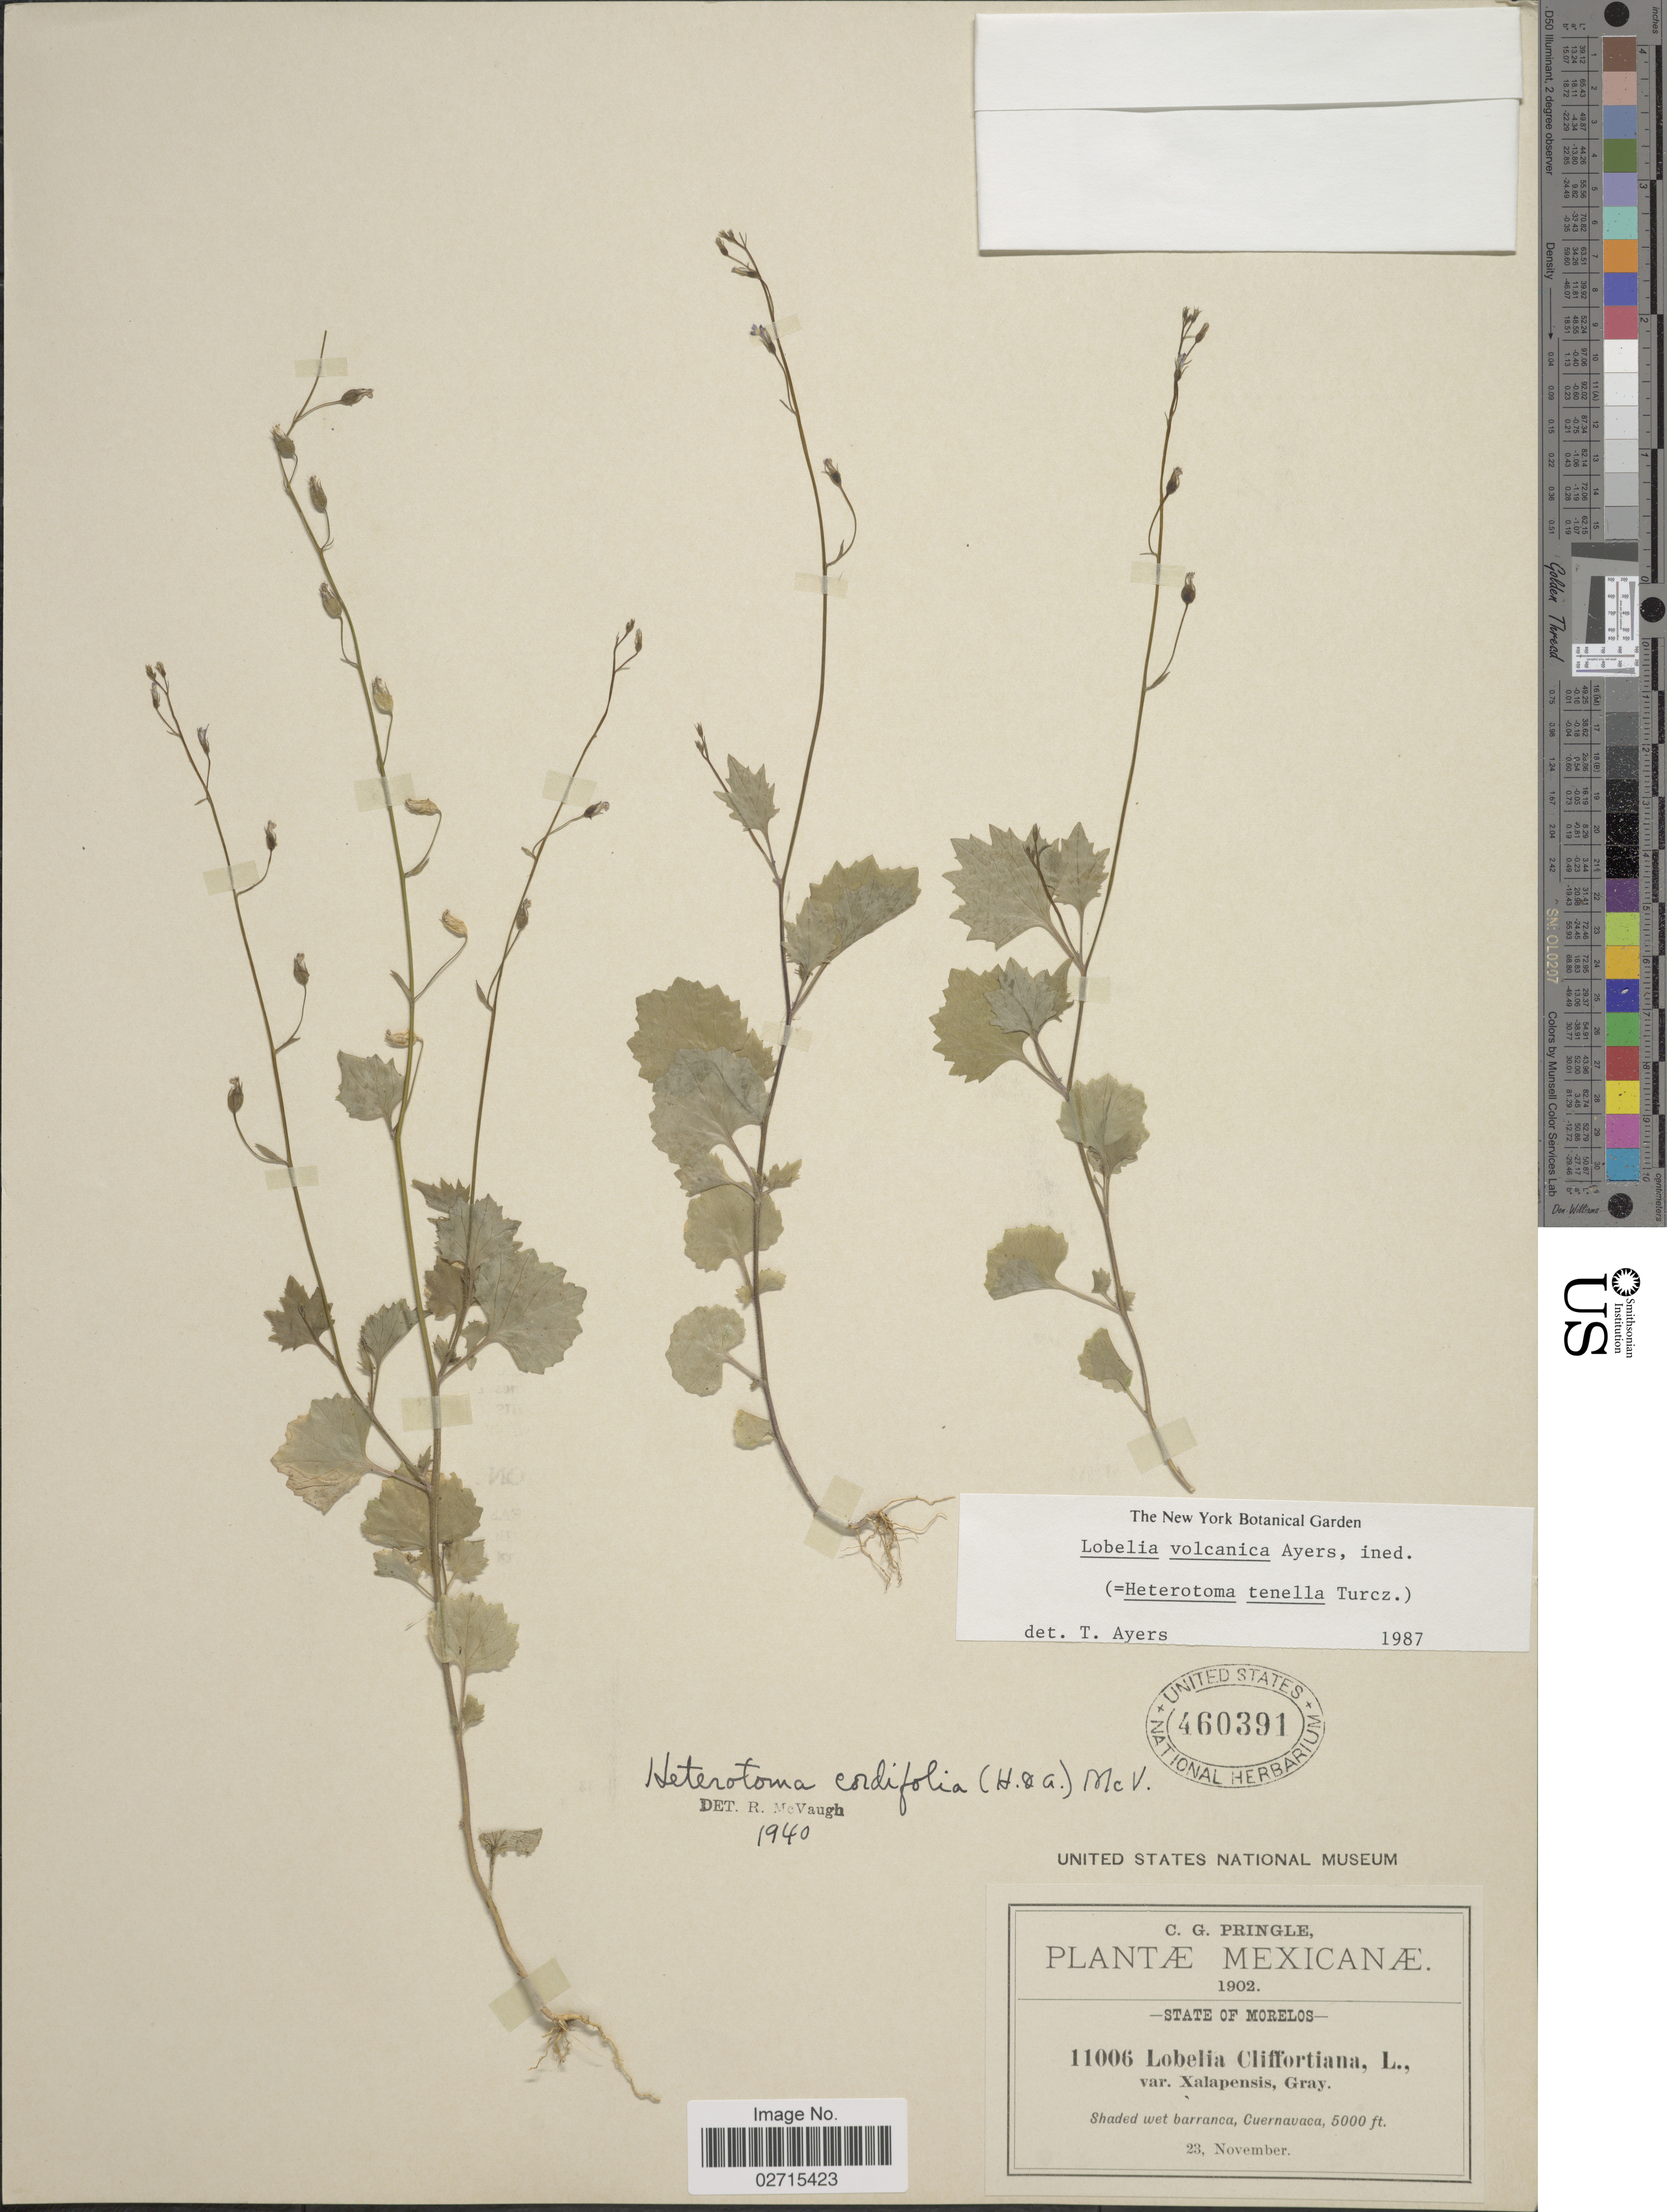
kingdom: Plantae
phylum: Tracheophyta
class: Magnoliopsida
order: Asterales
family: Campanulaceae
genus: Lobelia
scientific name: Lobelia volcanica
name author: T.J. Ayers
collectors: C. G. Pringle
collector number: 11006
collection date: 1902-11-23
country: Mexico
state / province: Morelos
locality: Shaded wet barranca, Cuernavaca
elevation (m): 1524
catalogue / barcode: US 460391